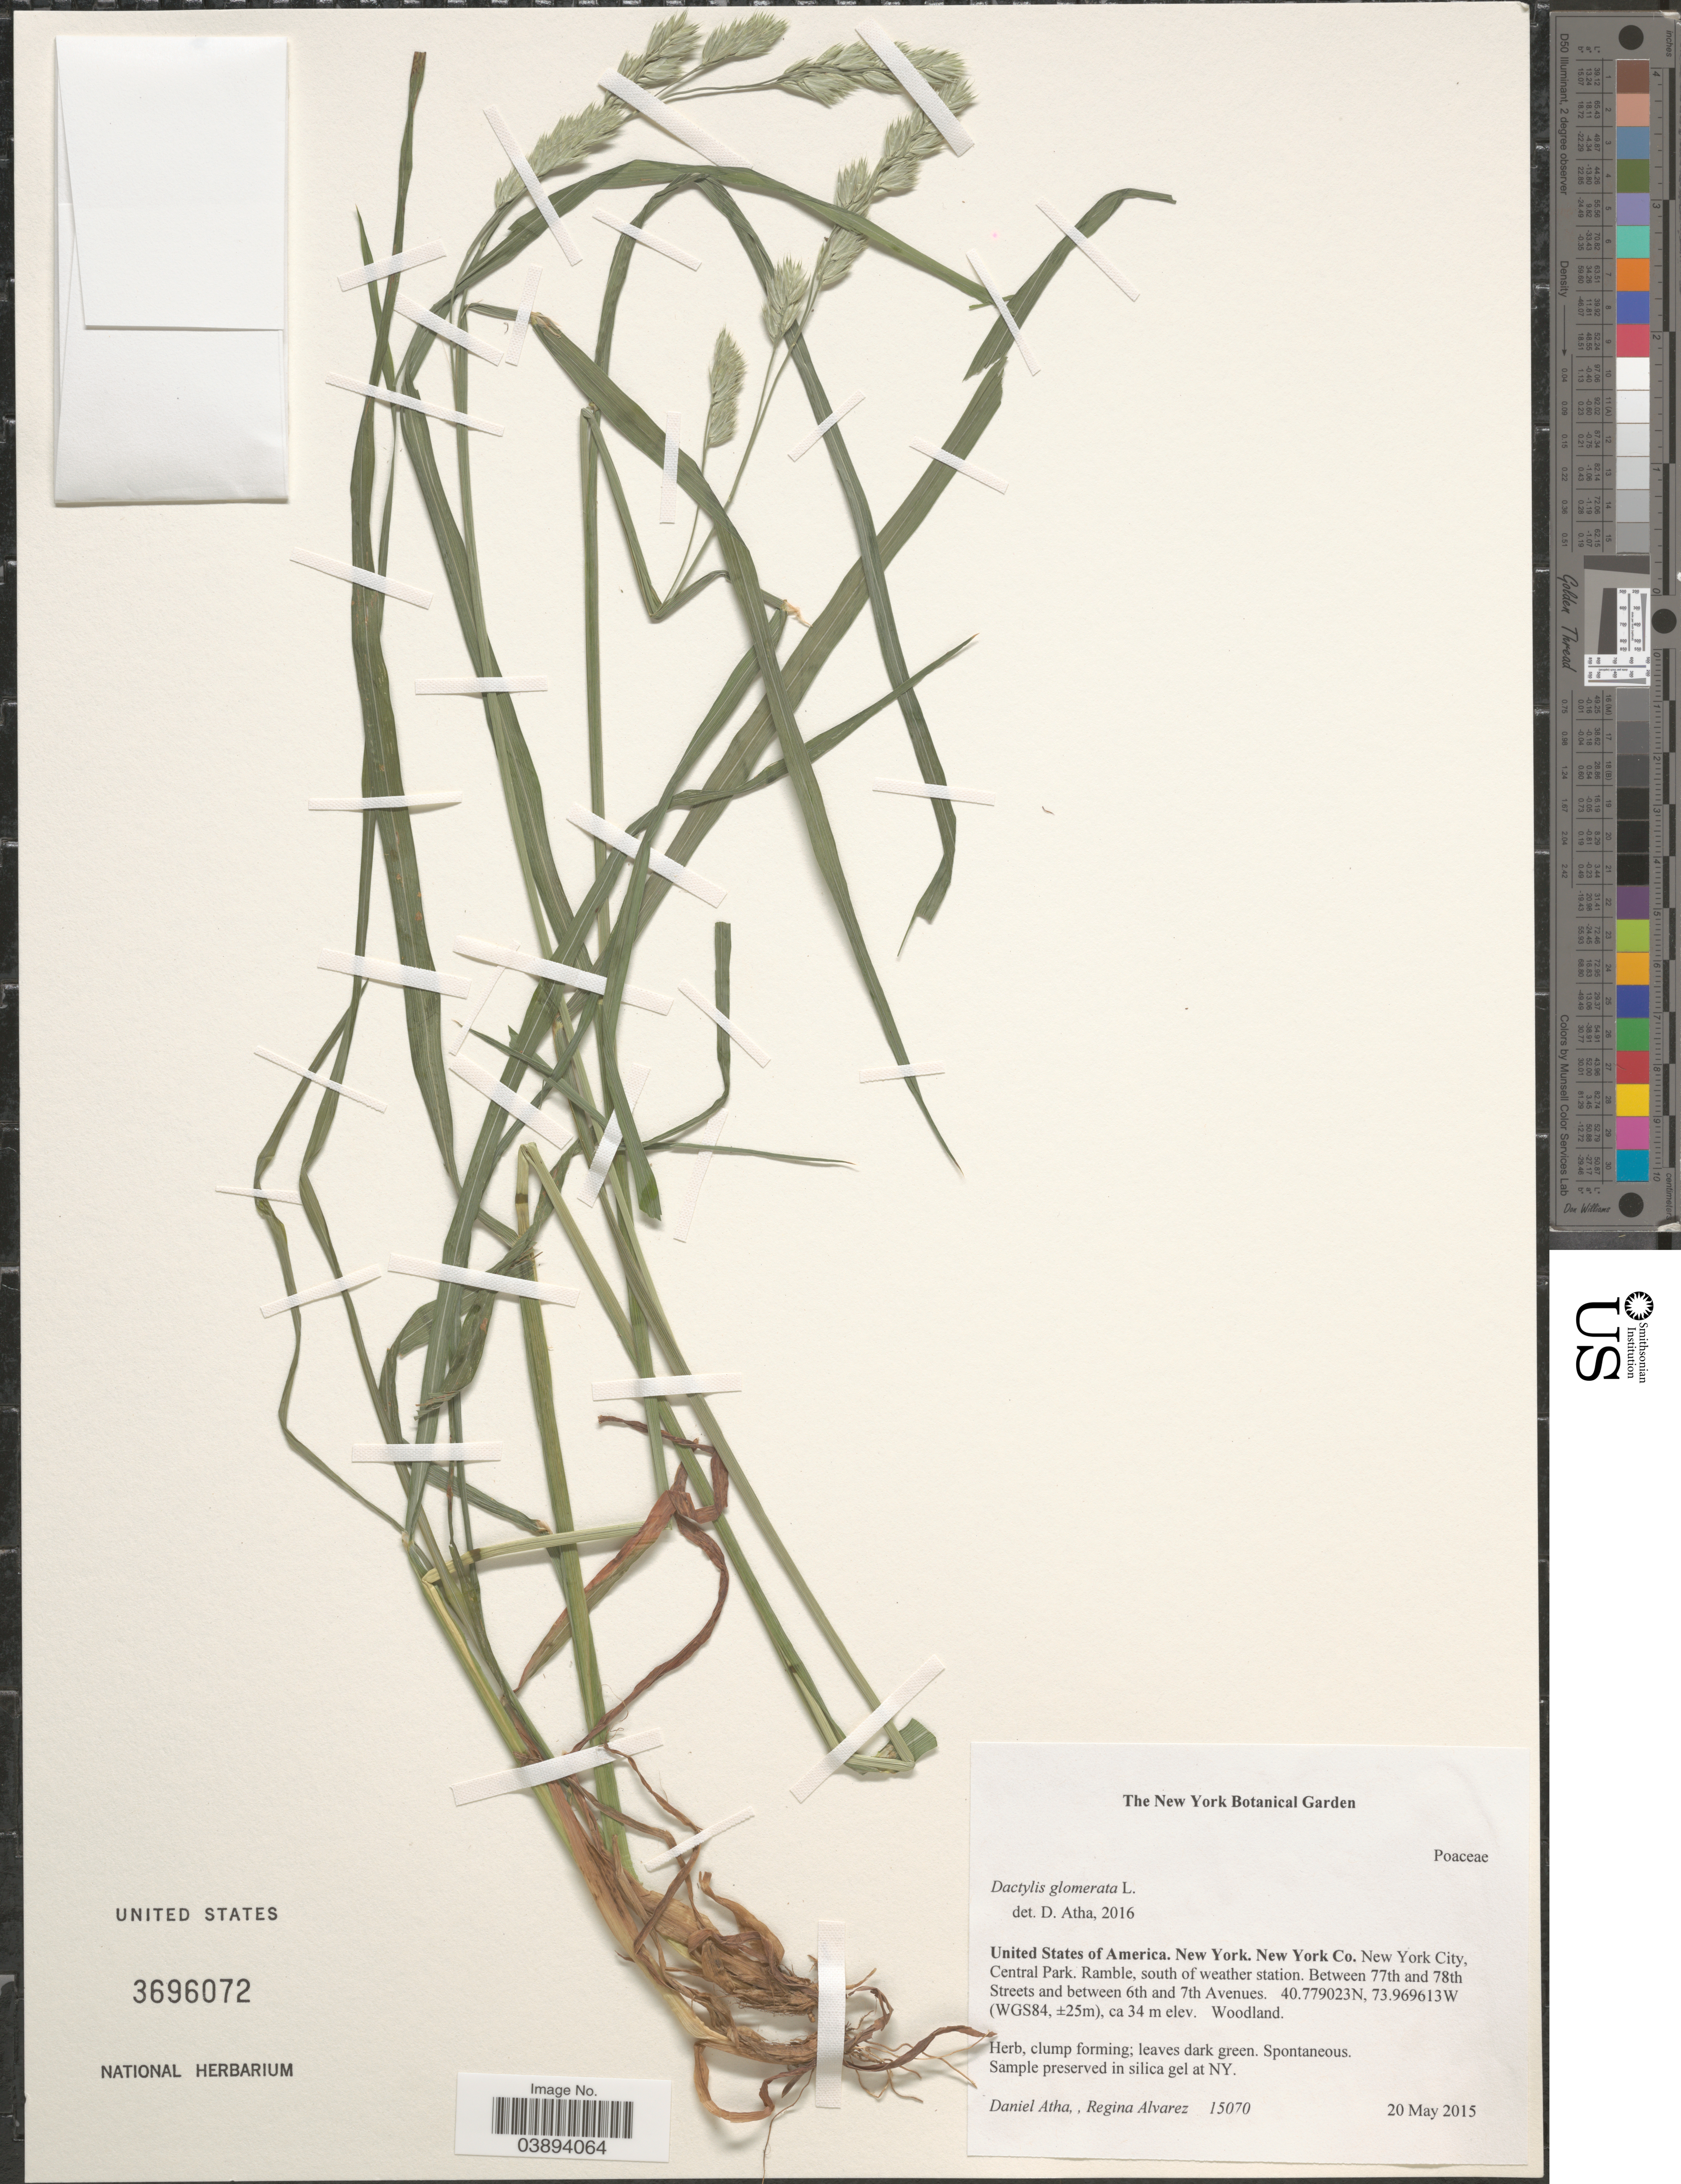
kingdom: Plantae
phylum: Tracheophyta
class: Liliopsida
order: Poales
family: Poaceae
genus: Dactylis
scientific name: Dactylis glomerata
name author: L.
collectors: D. Atha & R. Álvarez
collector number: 15070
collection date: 2015-05-20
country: United States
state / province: New York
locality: New York Co. New York City, Central Park. Ramble, south of weather station. Between 77th and 78th Streets and between 6th and 7th Avenues. (WGS84, ±25m).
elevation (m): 34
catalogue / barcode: US 3696072